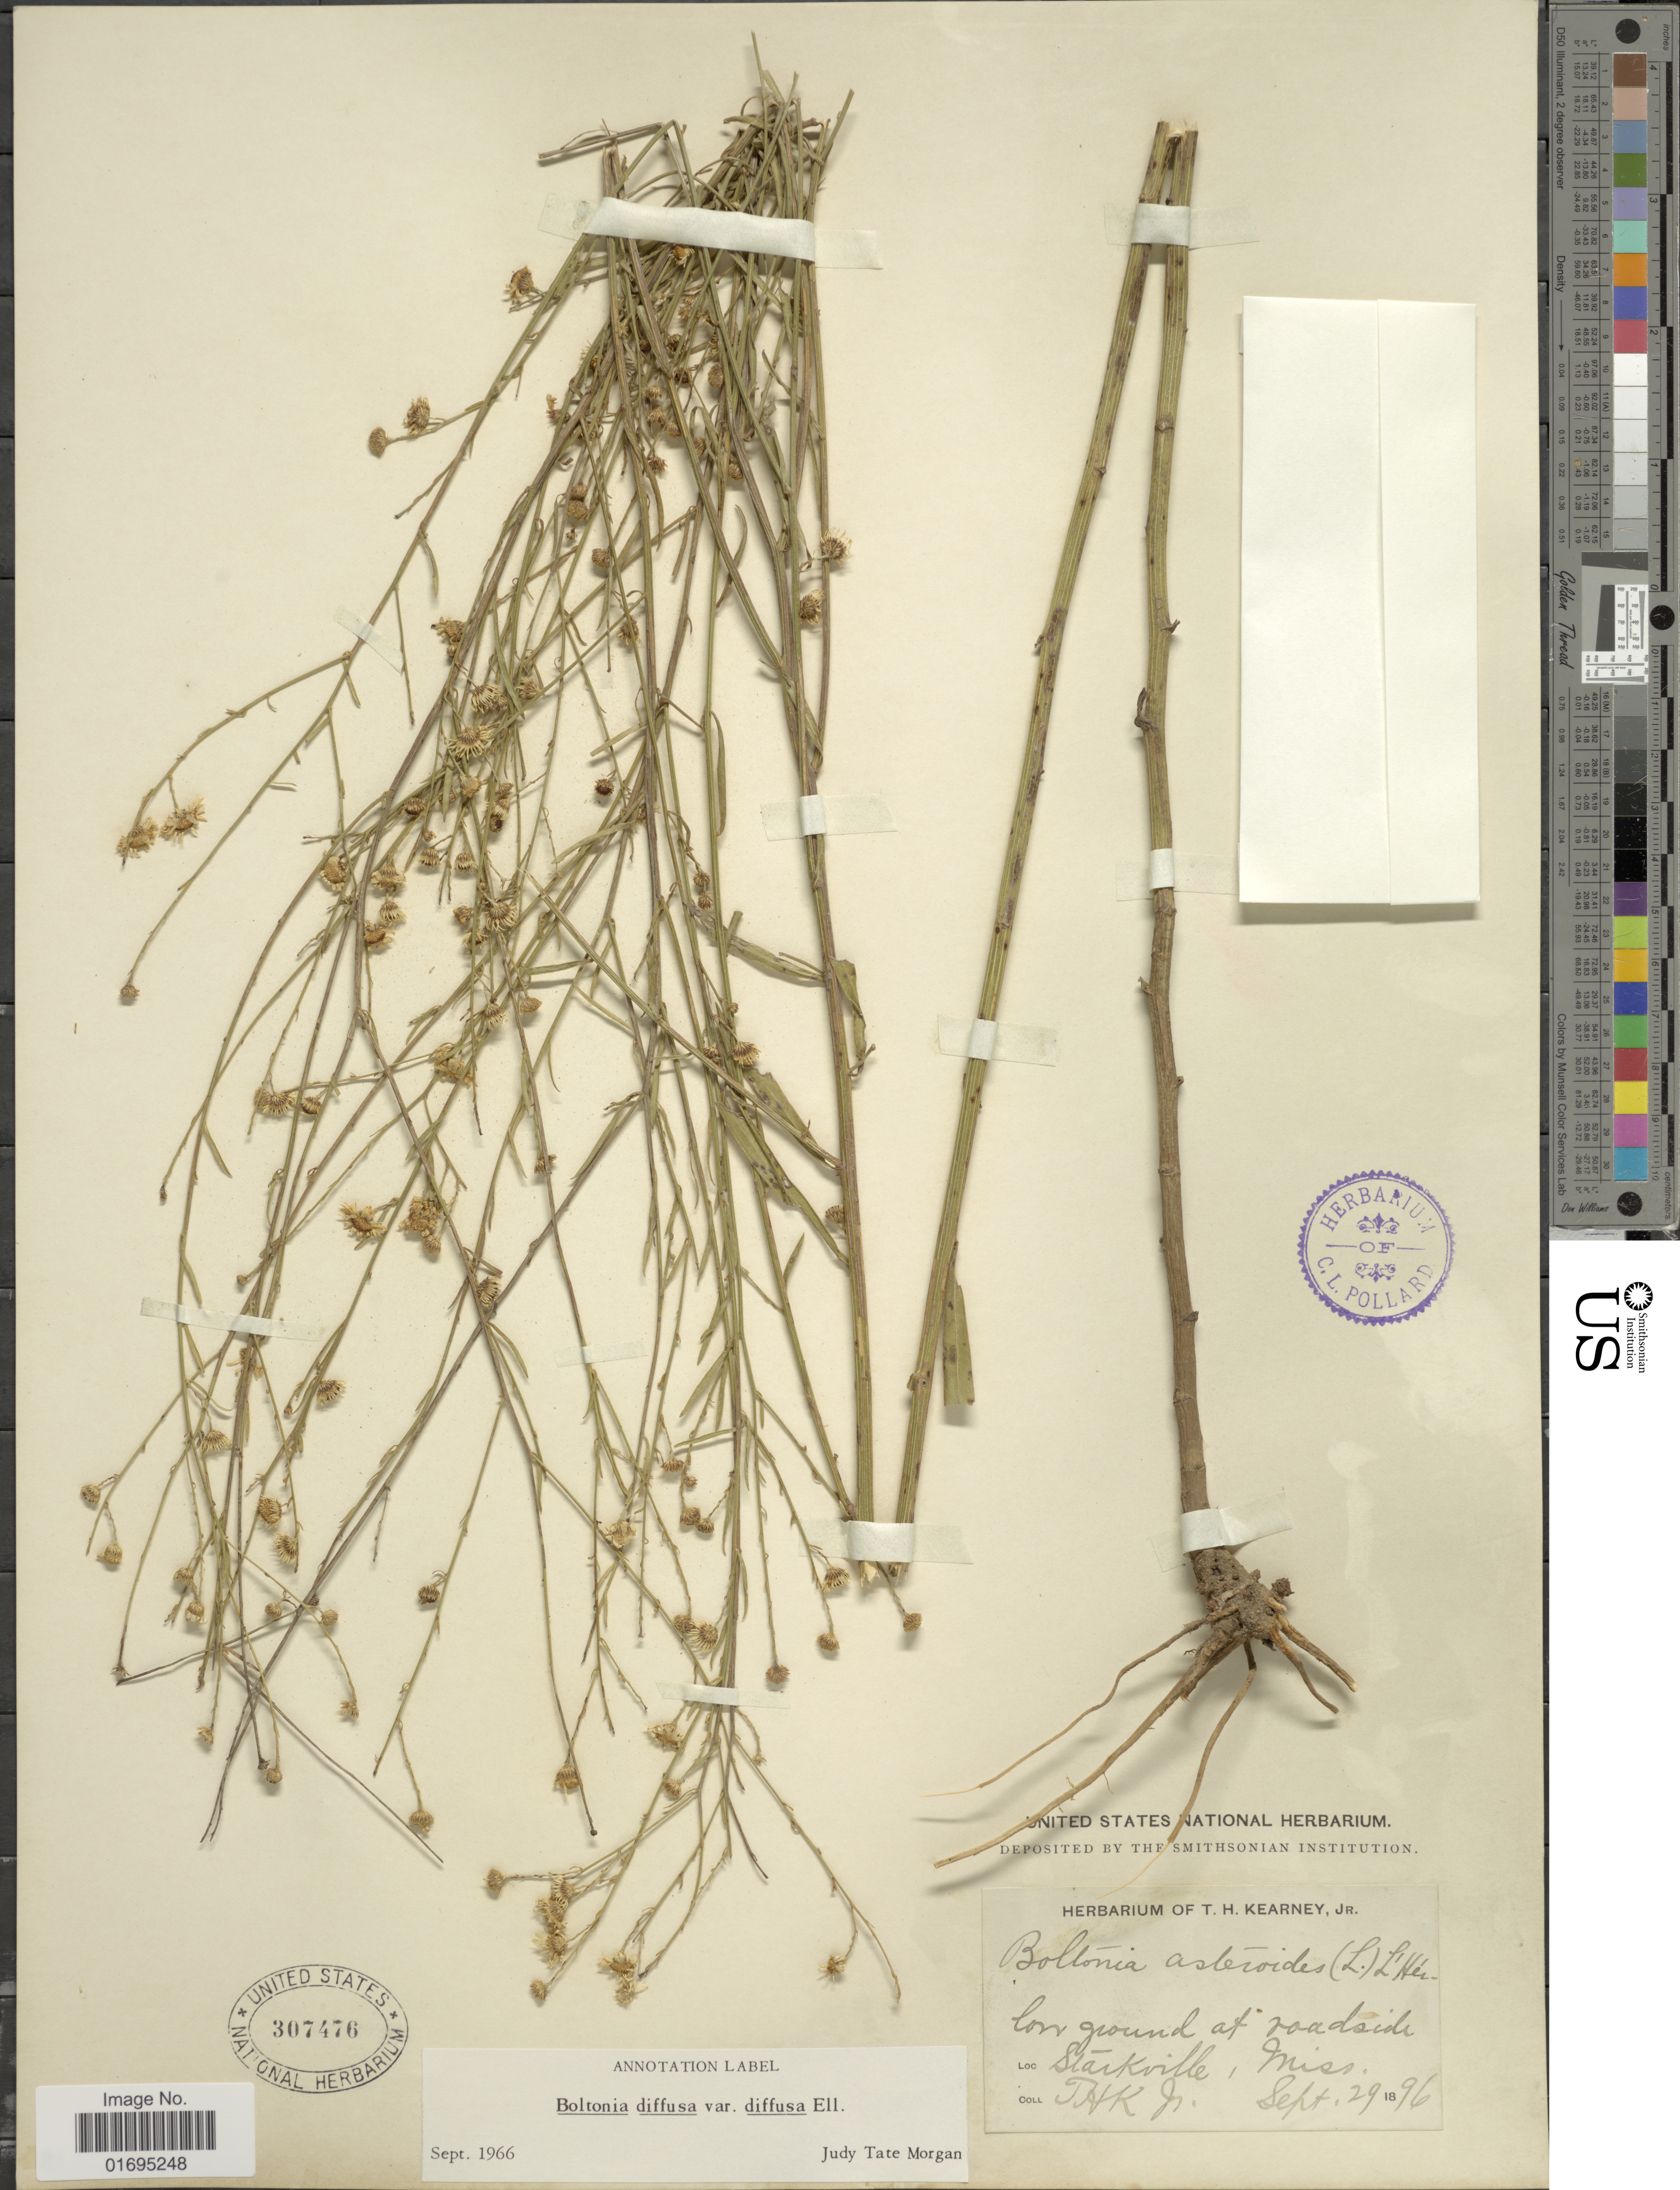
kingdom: Plantae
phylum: Tracheophyta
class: Magnoliopsida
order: Asterales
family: Asteraceae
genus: Boltonia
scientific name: Boltonia diffusa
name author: Elliott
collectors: T. H. Kearney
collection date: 1896-09-29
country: United States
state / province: Mississippi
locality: Starkville, Miss.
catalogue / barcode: US 307476